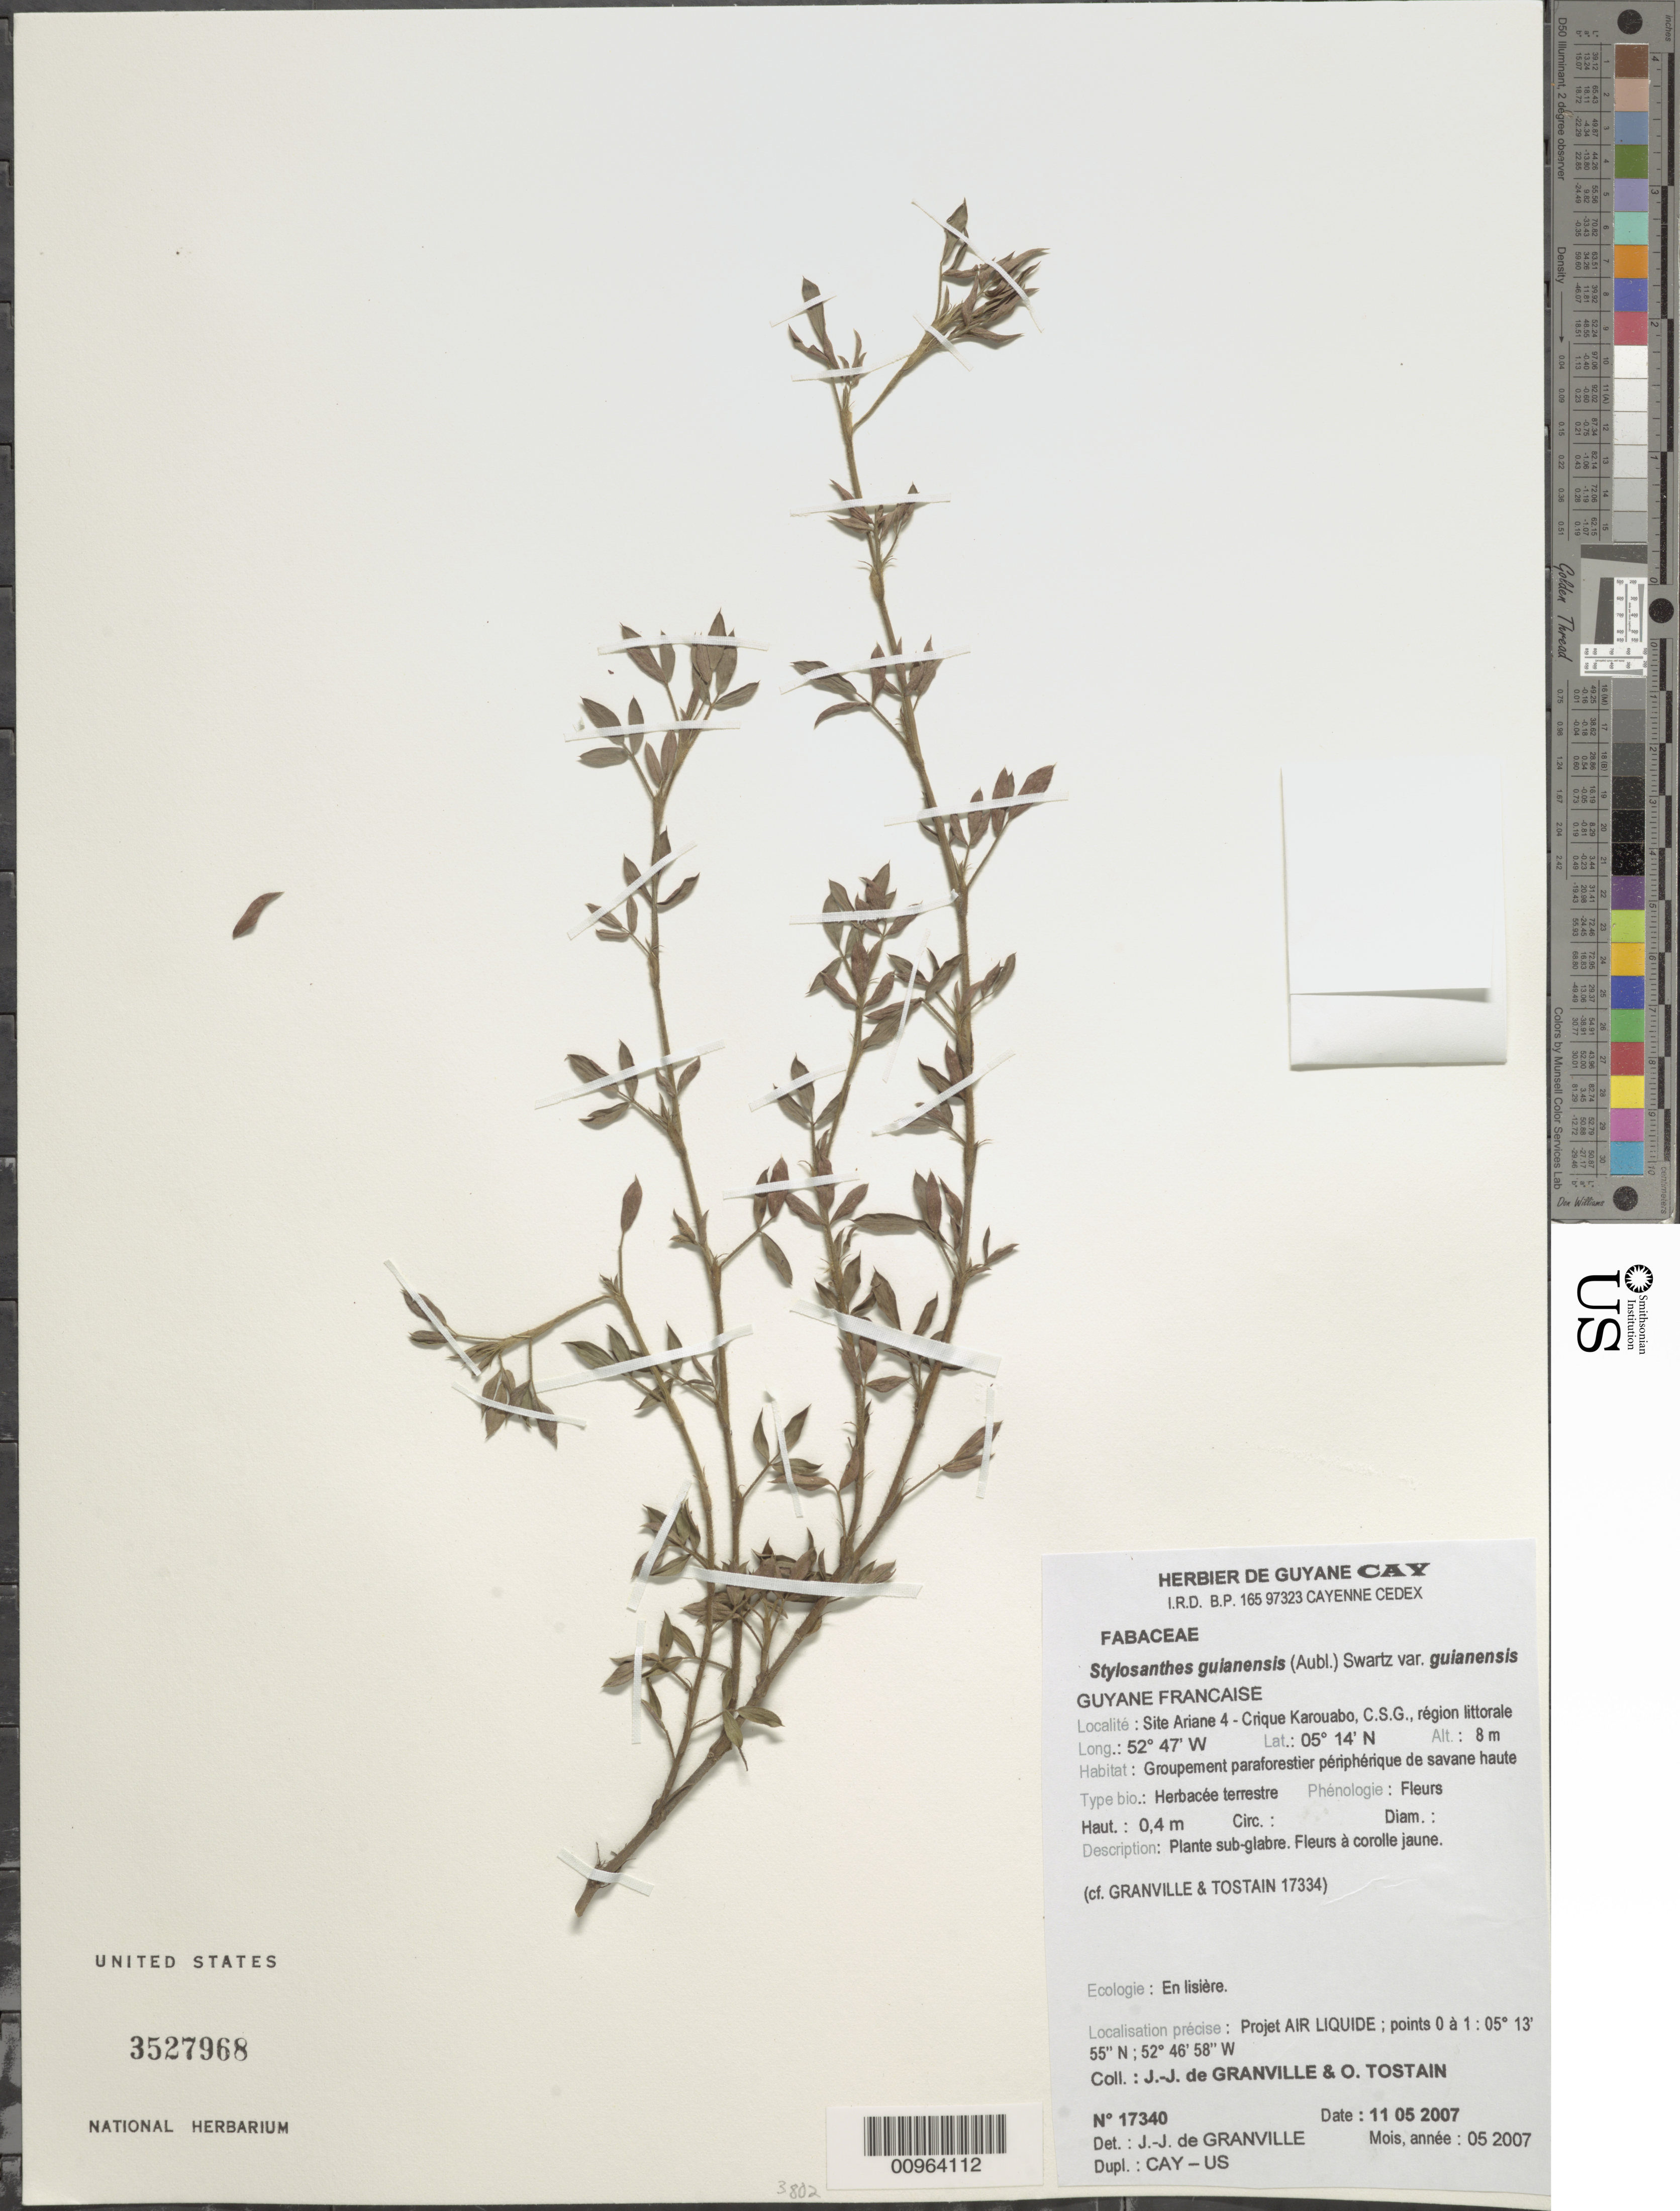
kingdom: Plantae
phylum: Tracheophyta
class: Magnoliopsida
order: Fabales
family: Fabaceae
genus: Stylosanthes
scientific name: Stylosanthes guianensis var. guianensis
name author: (Aubl.) Sw.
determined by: Granville, J. J. de, (CAY), Institut de Recherche pour le Developpement (IRD) (FRENCH GUIANA)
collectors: J.-J. de Granville & O. Tostain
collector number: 17340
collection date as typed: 11-May-07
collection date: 2007-05-11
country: French Guiana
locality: Crique Karouabo, C.S.G., Site Ariane 4. Projet AIR LIQUIDE; points 0 a 1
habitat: Region littorale; groupement paraforestier peripherique de savane haute. En lisiere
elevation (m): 8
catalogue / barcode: US 3527968